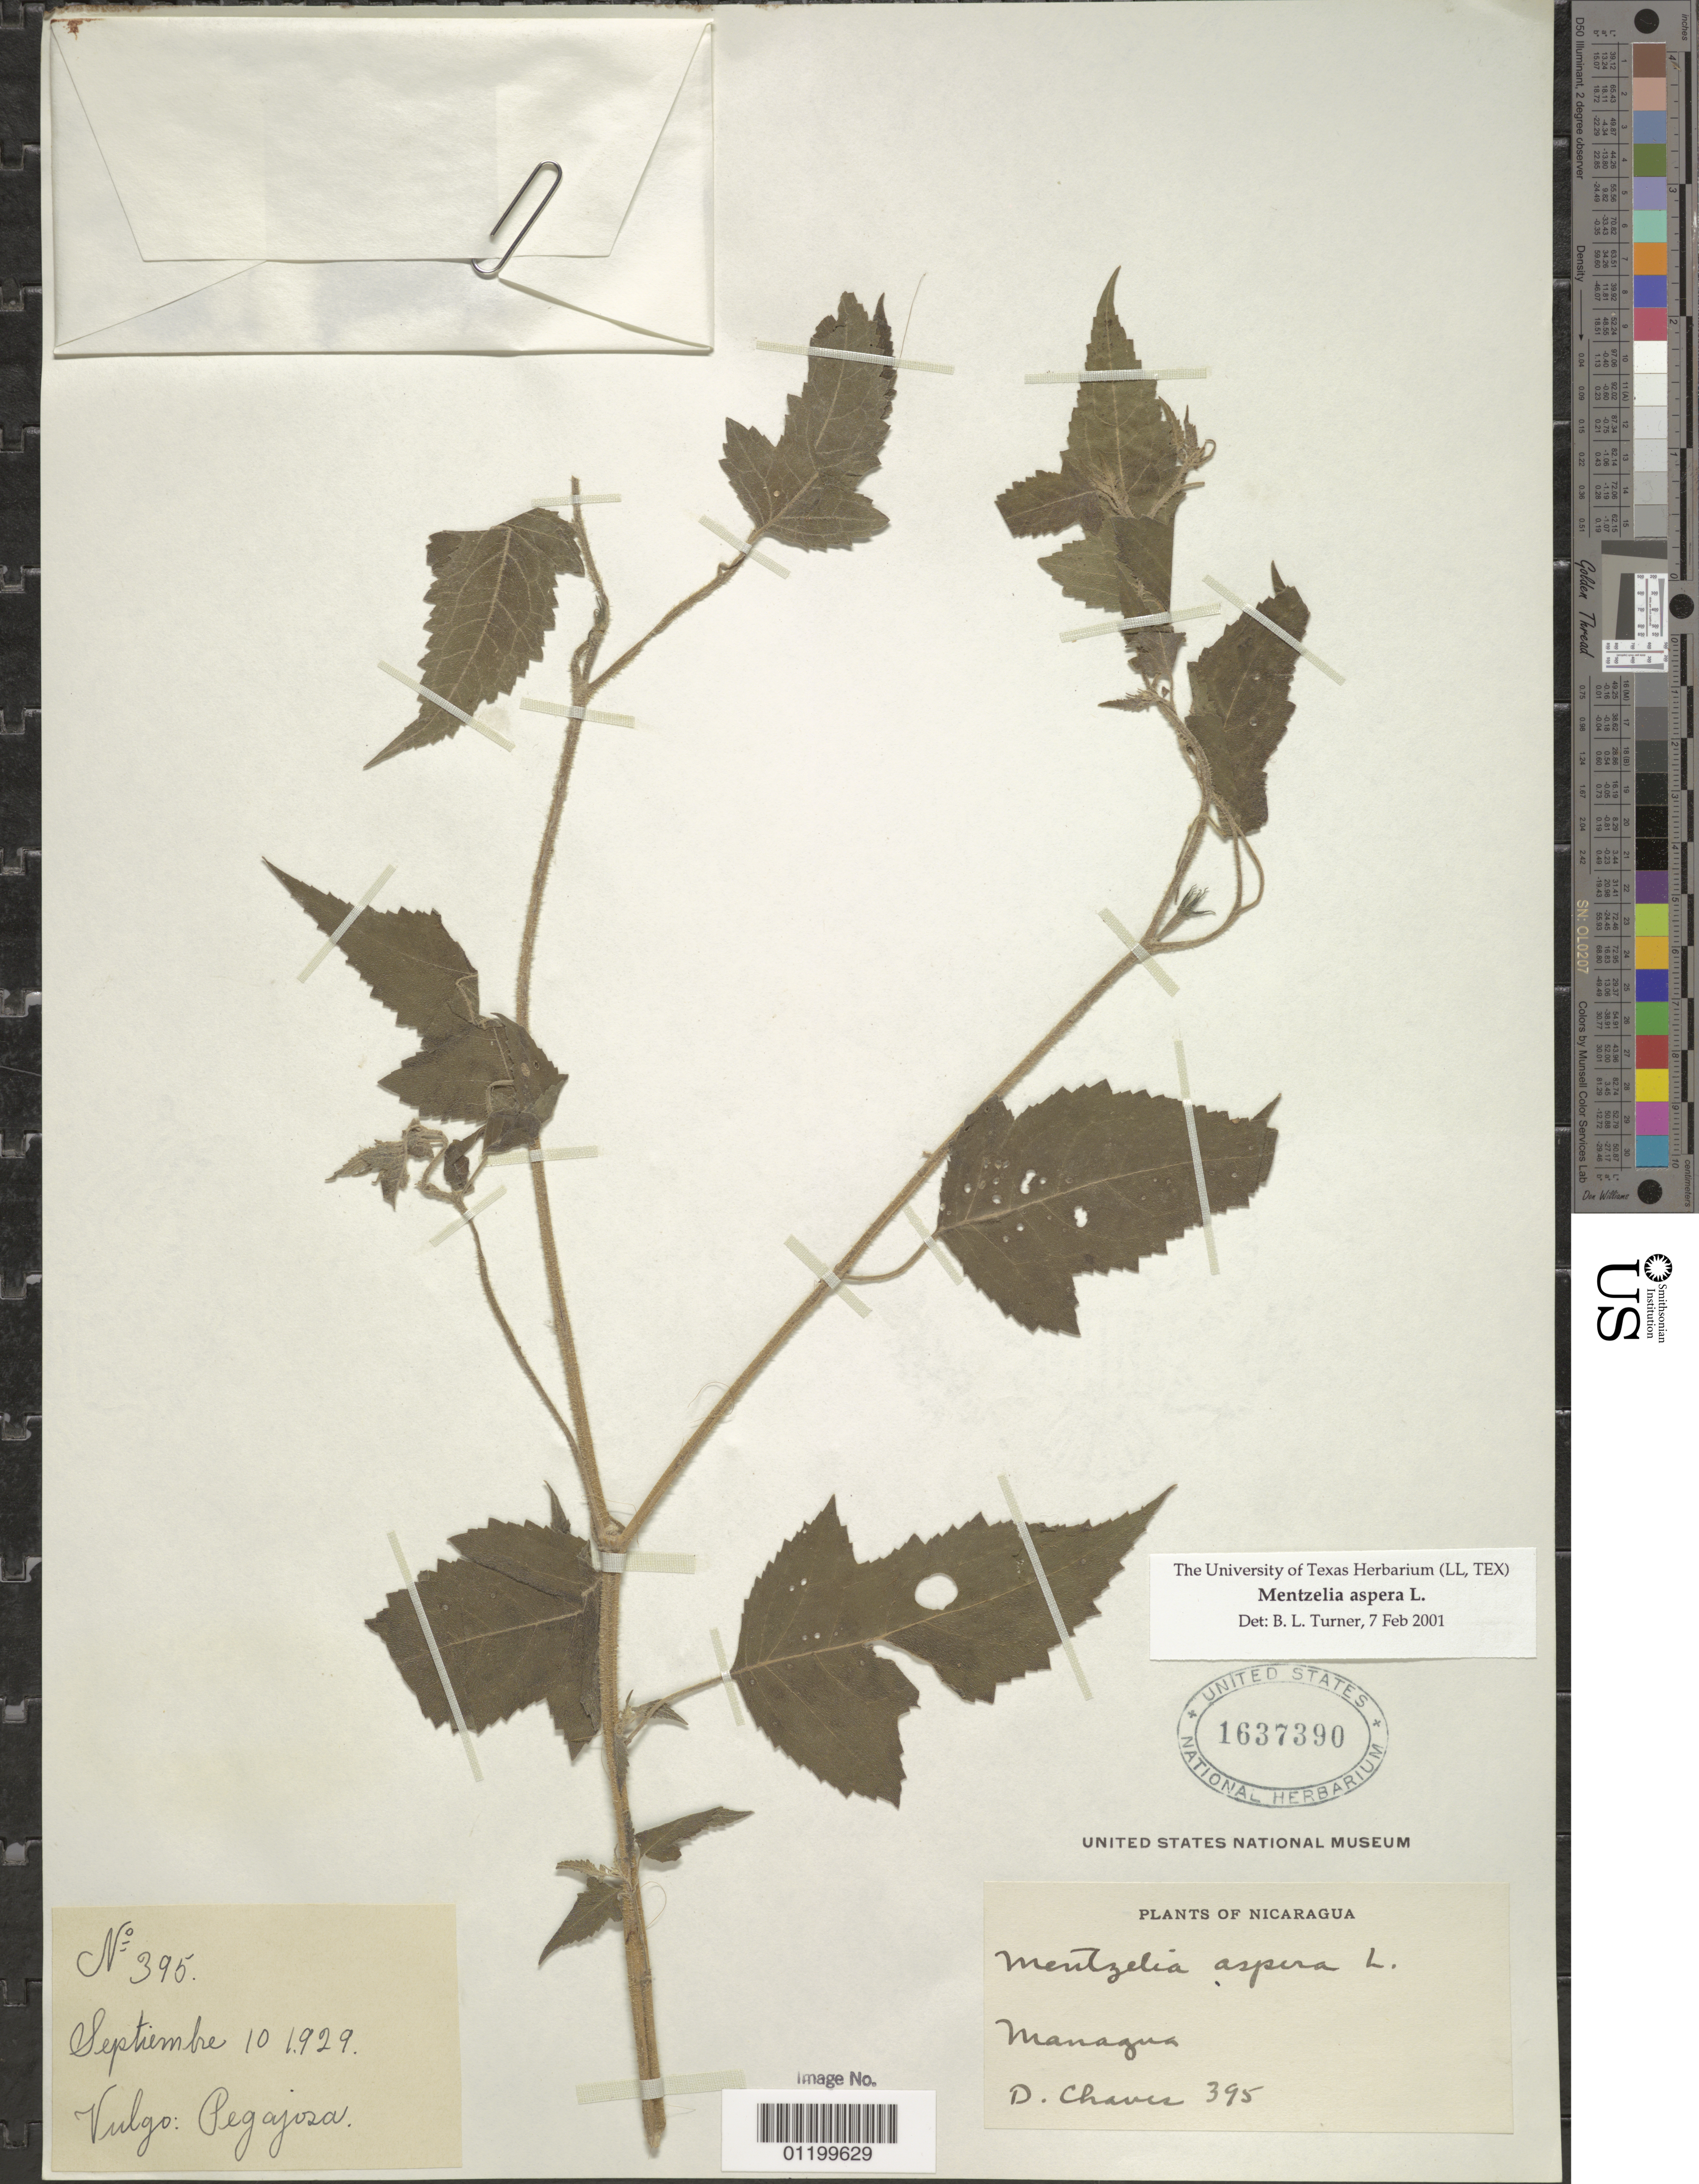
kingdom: Plantae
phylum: Tracheophyta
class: Magnoliopsida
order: Cornales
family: Loasaceae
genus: Mentzelia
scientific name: Mentzelia aspera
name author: L.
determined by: Turner, B. L.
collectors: D. Chaves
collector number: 395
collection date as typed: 10 Sep 1929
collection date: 1929-09-10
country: Nicaragua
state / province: Managua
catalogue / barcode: US 1637390